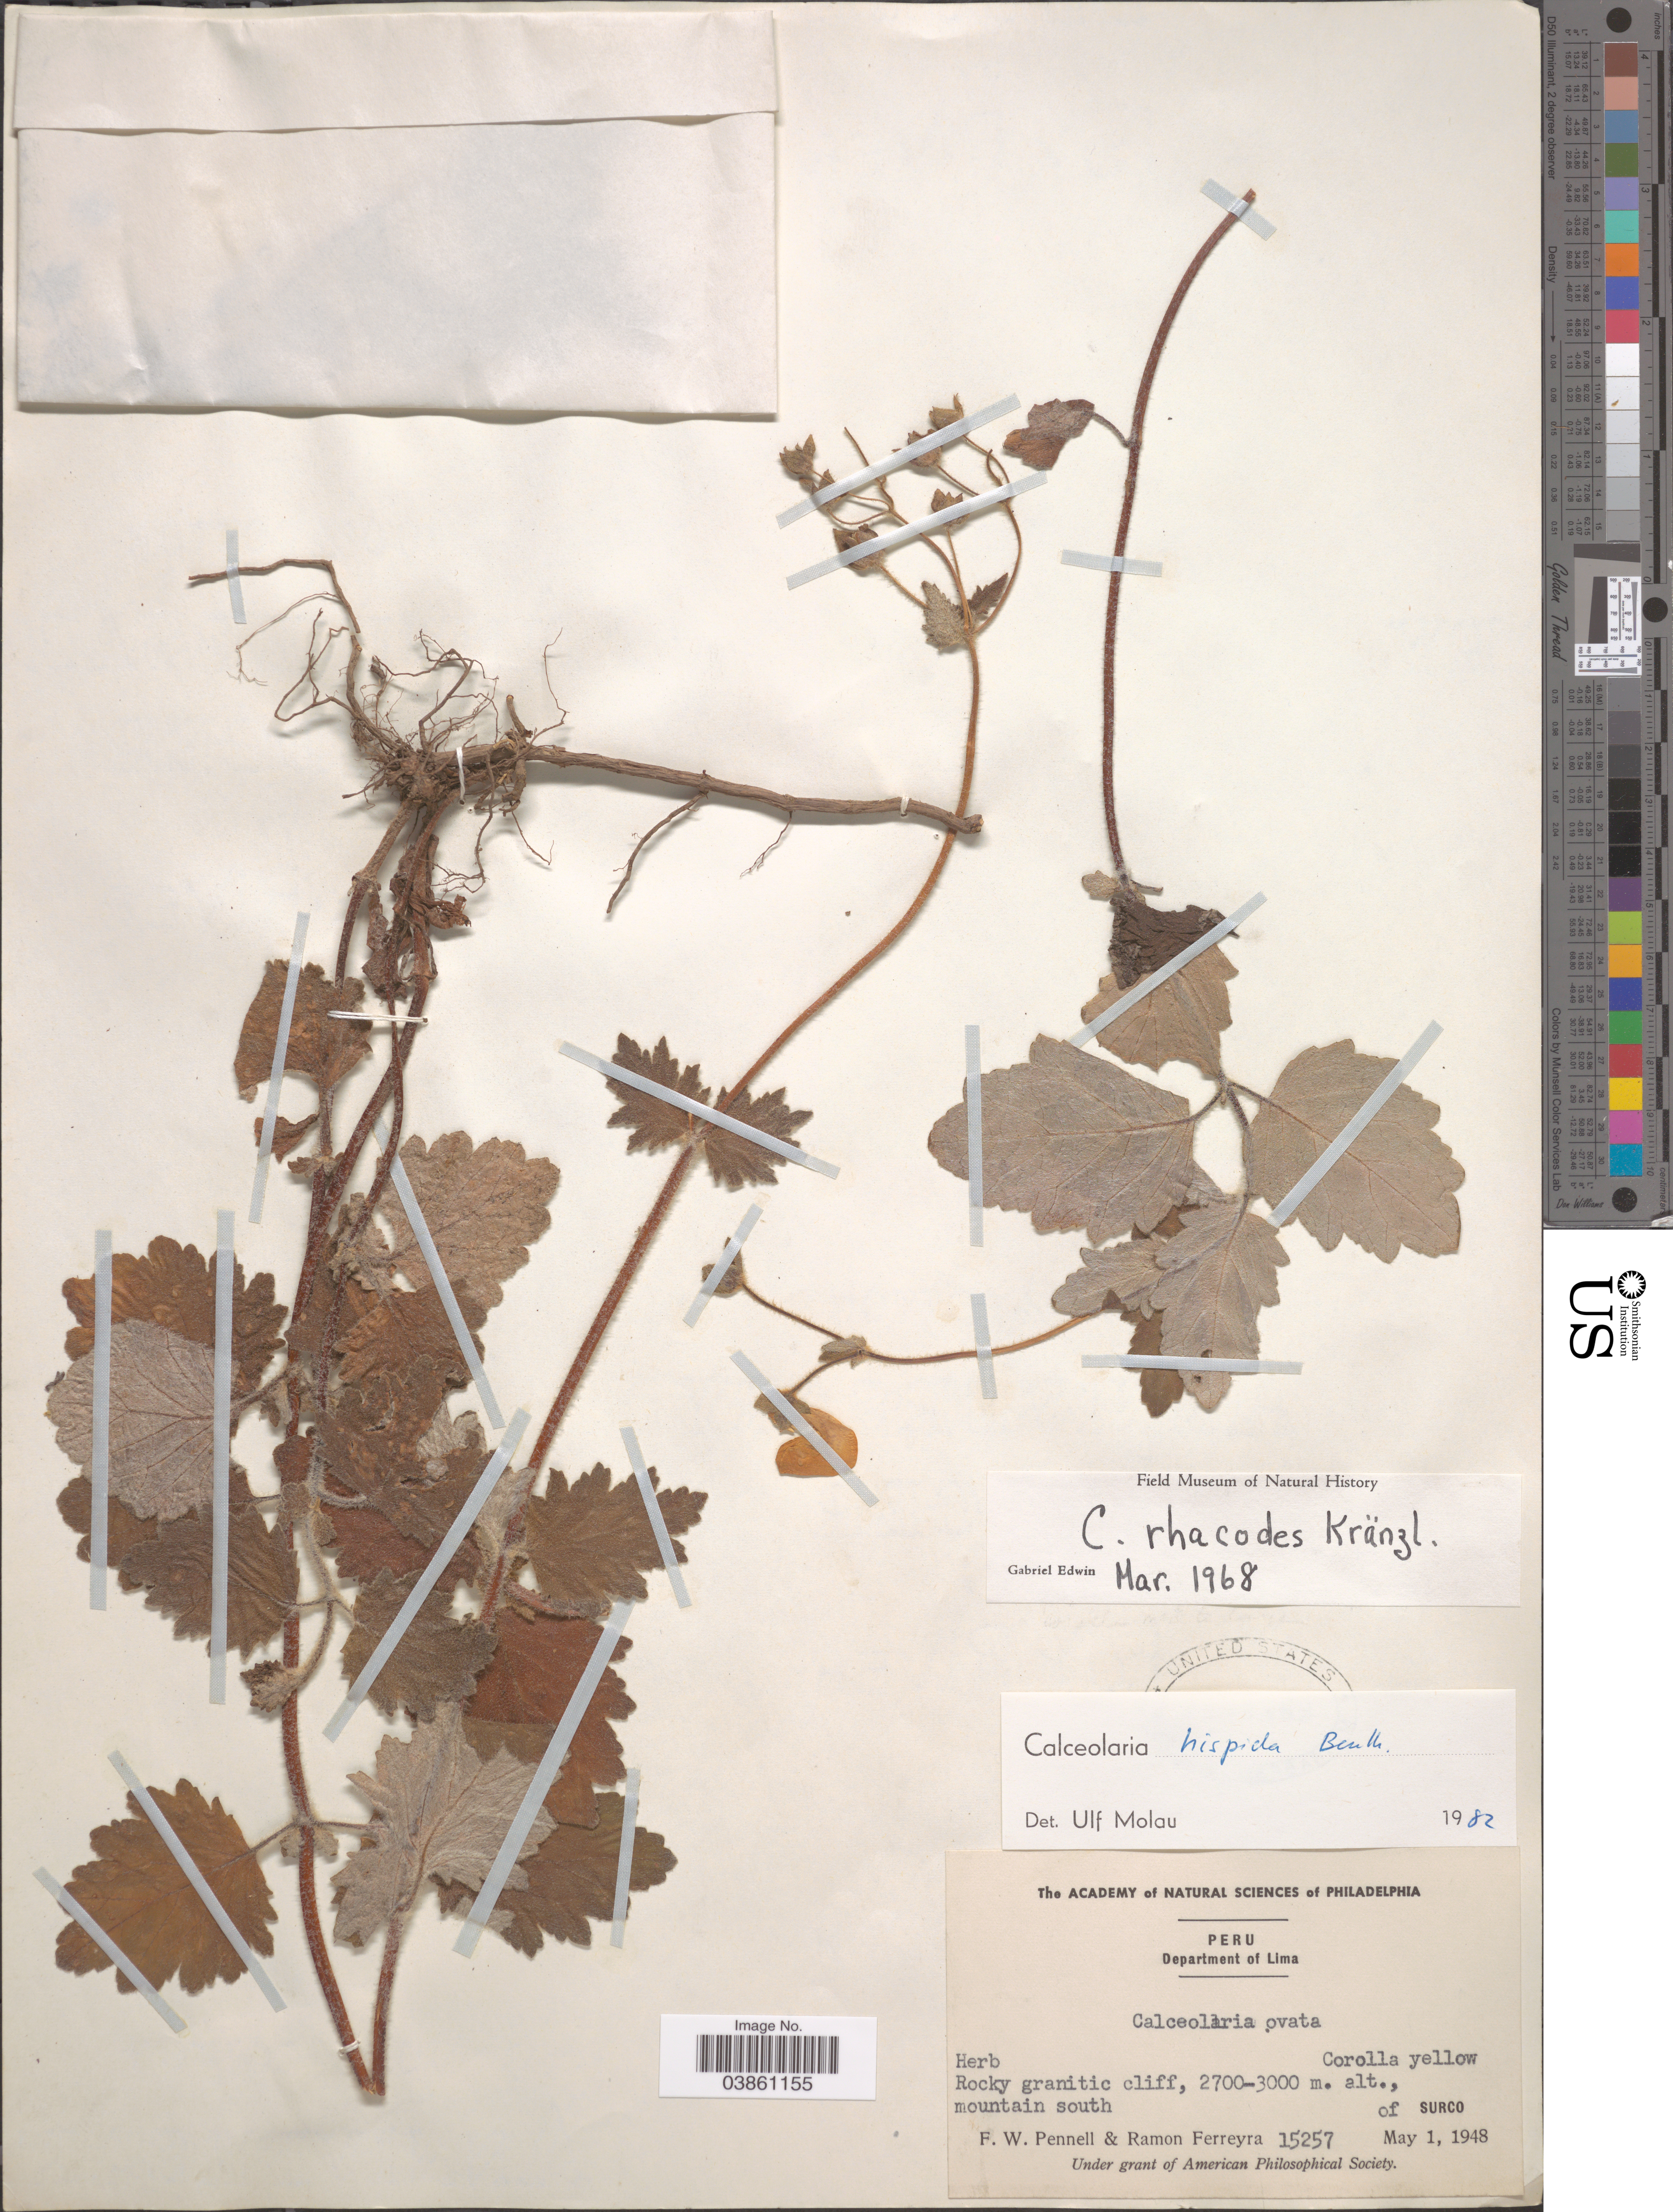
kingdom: Plantae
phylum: Tracheophyta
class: Magnoliopsida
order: Lamiales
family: Calceolariaceae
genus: Calceolaria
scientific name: Calceolaria hispida subsp. hispida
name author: Benth.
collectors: F. W. Pennell & R. A. Ferreyra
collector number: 15257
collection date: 1948-05-01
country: Peru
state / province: Lima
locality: Department of Lima. Mountain south of Surco.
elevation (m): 2700